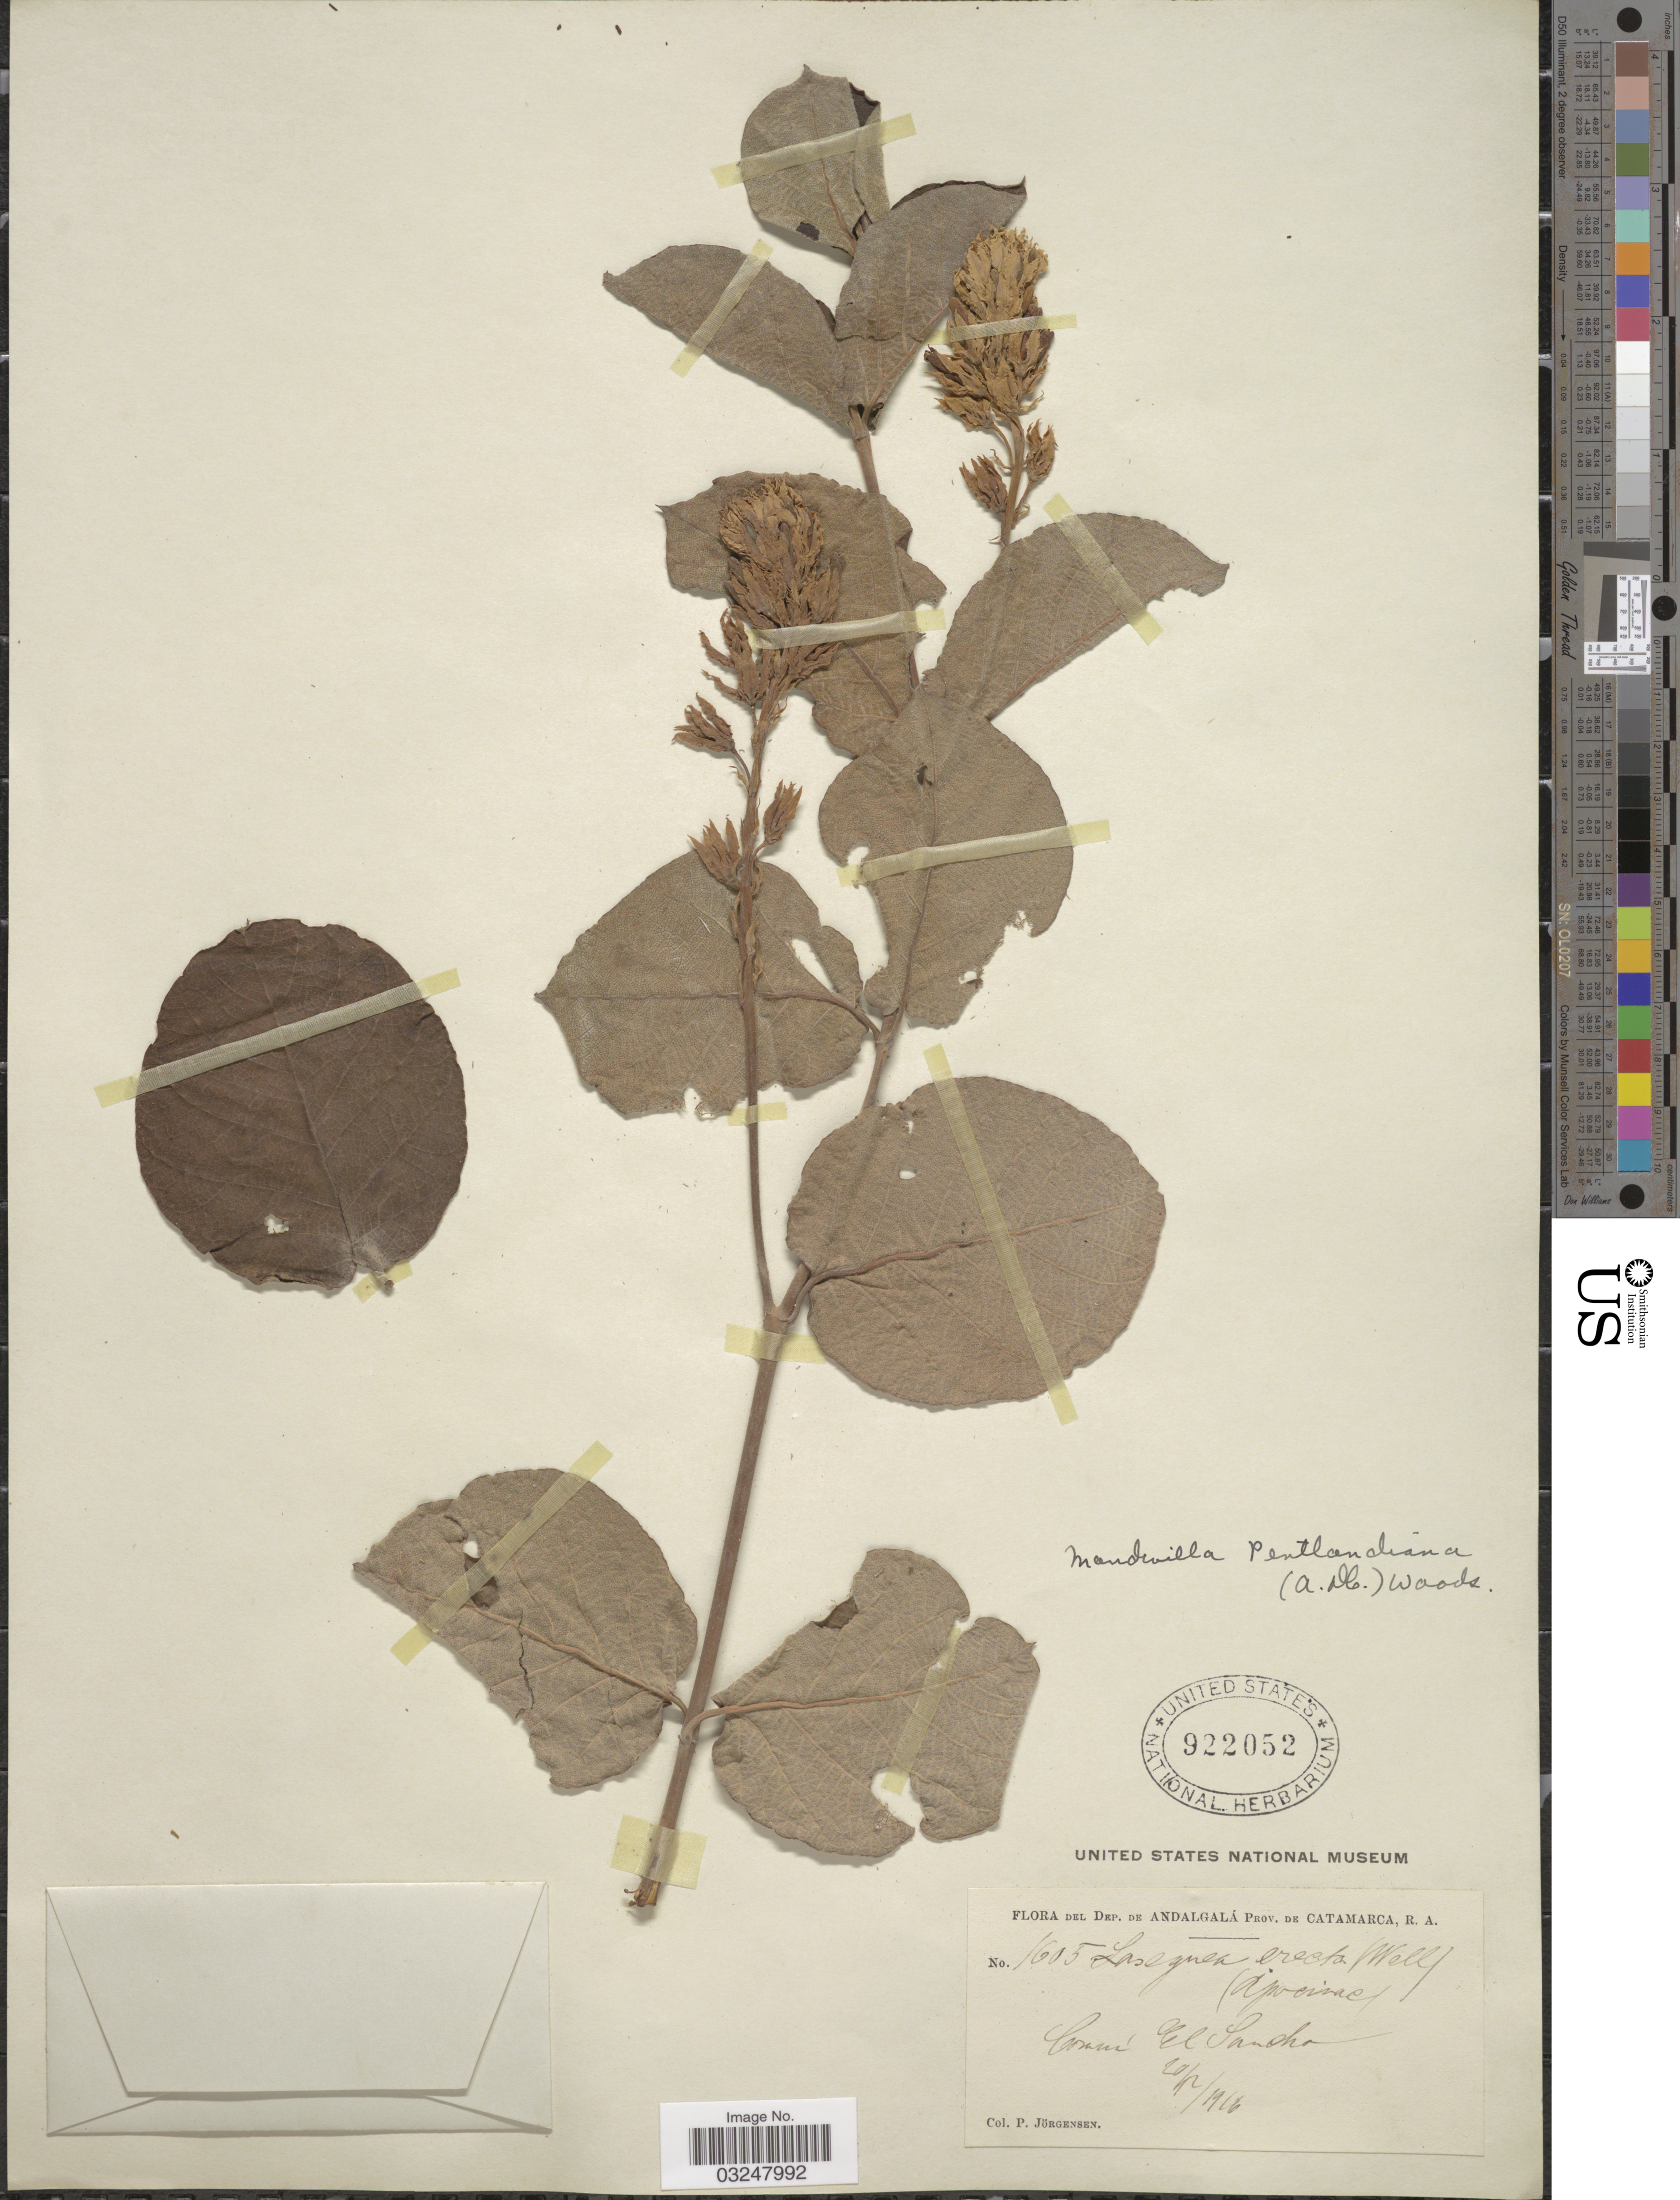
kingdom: Plantae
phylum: Tracheophyta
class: Magnoliopsida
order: Gentianales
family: Apocynaceae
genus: Mandevilla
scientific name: Mandevilla pentlandiana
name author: (DC.) Woodson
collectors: P. Jörgensen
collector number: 1605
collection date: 1916-02-20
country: Argentina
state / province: Catamarca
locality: Del Dep. De Andalgalá, Prov. de Catamarca, R.A., Comun El Suncho.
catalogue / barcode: US 922052